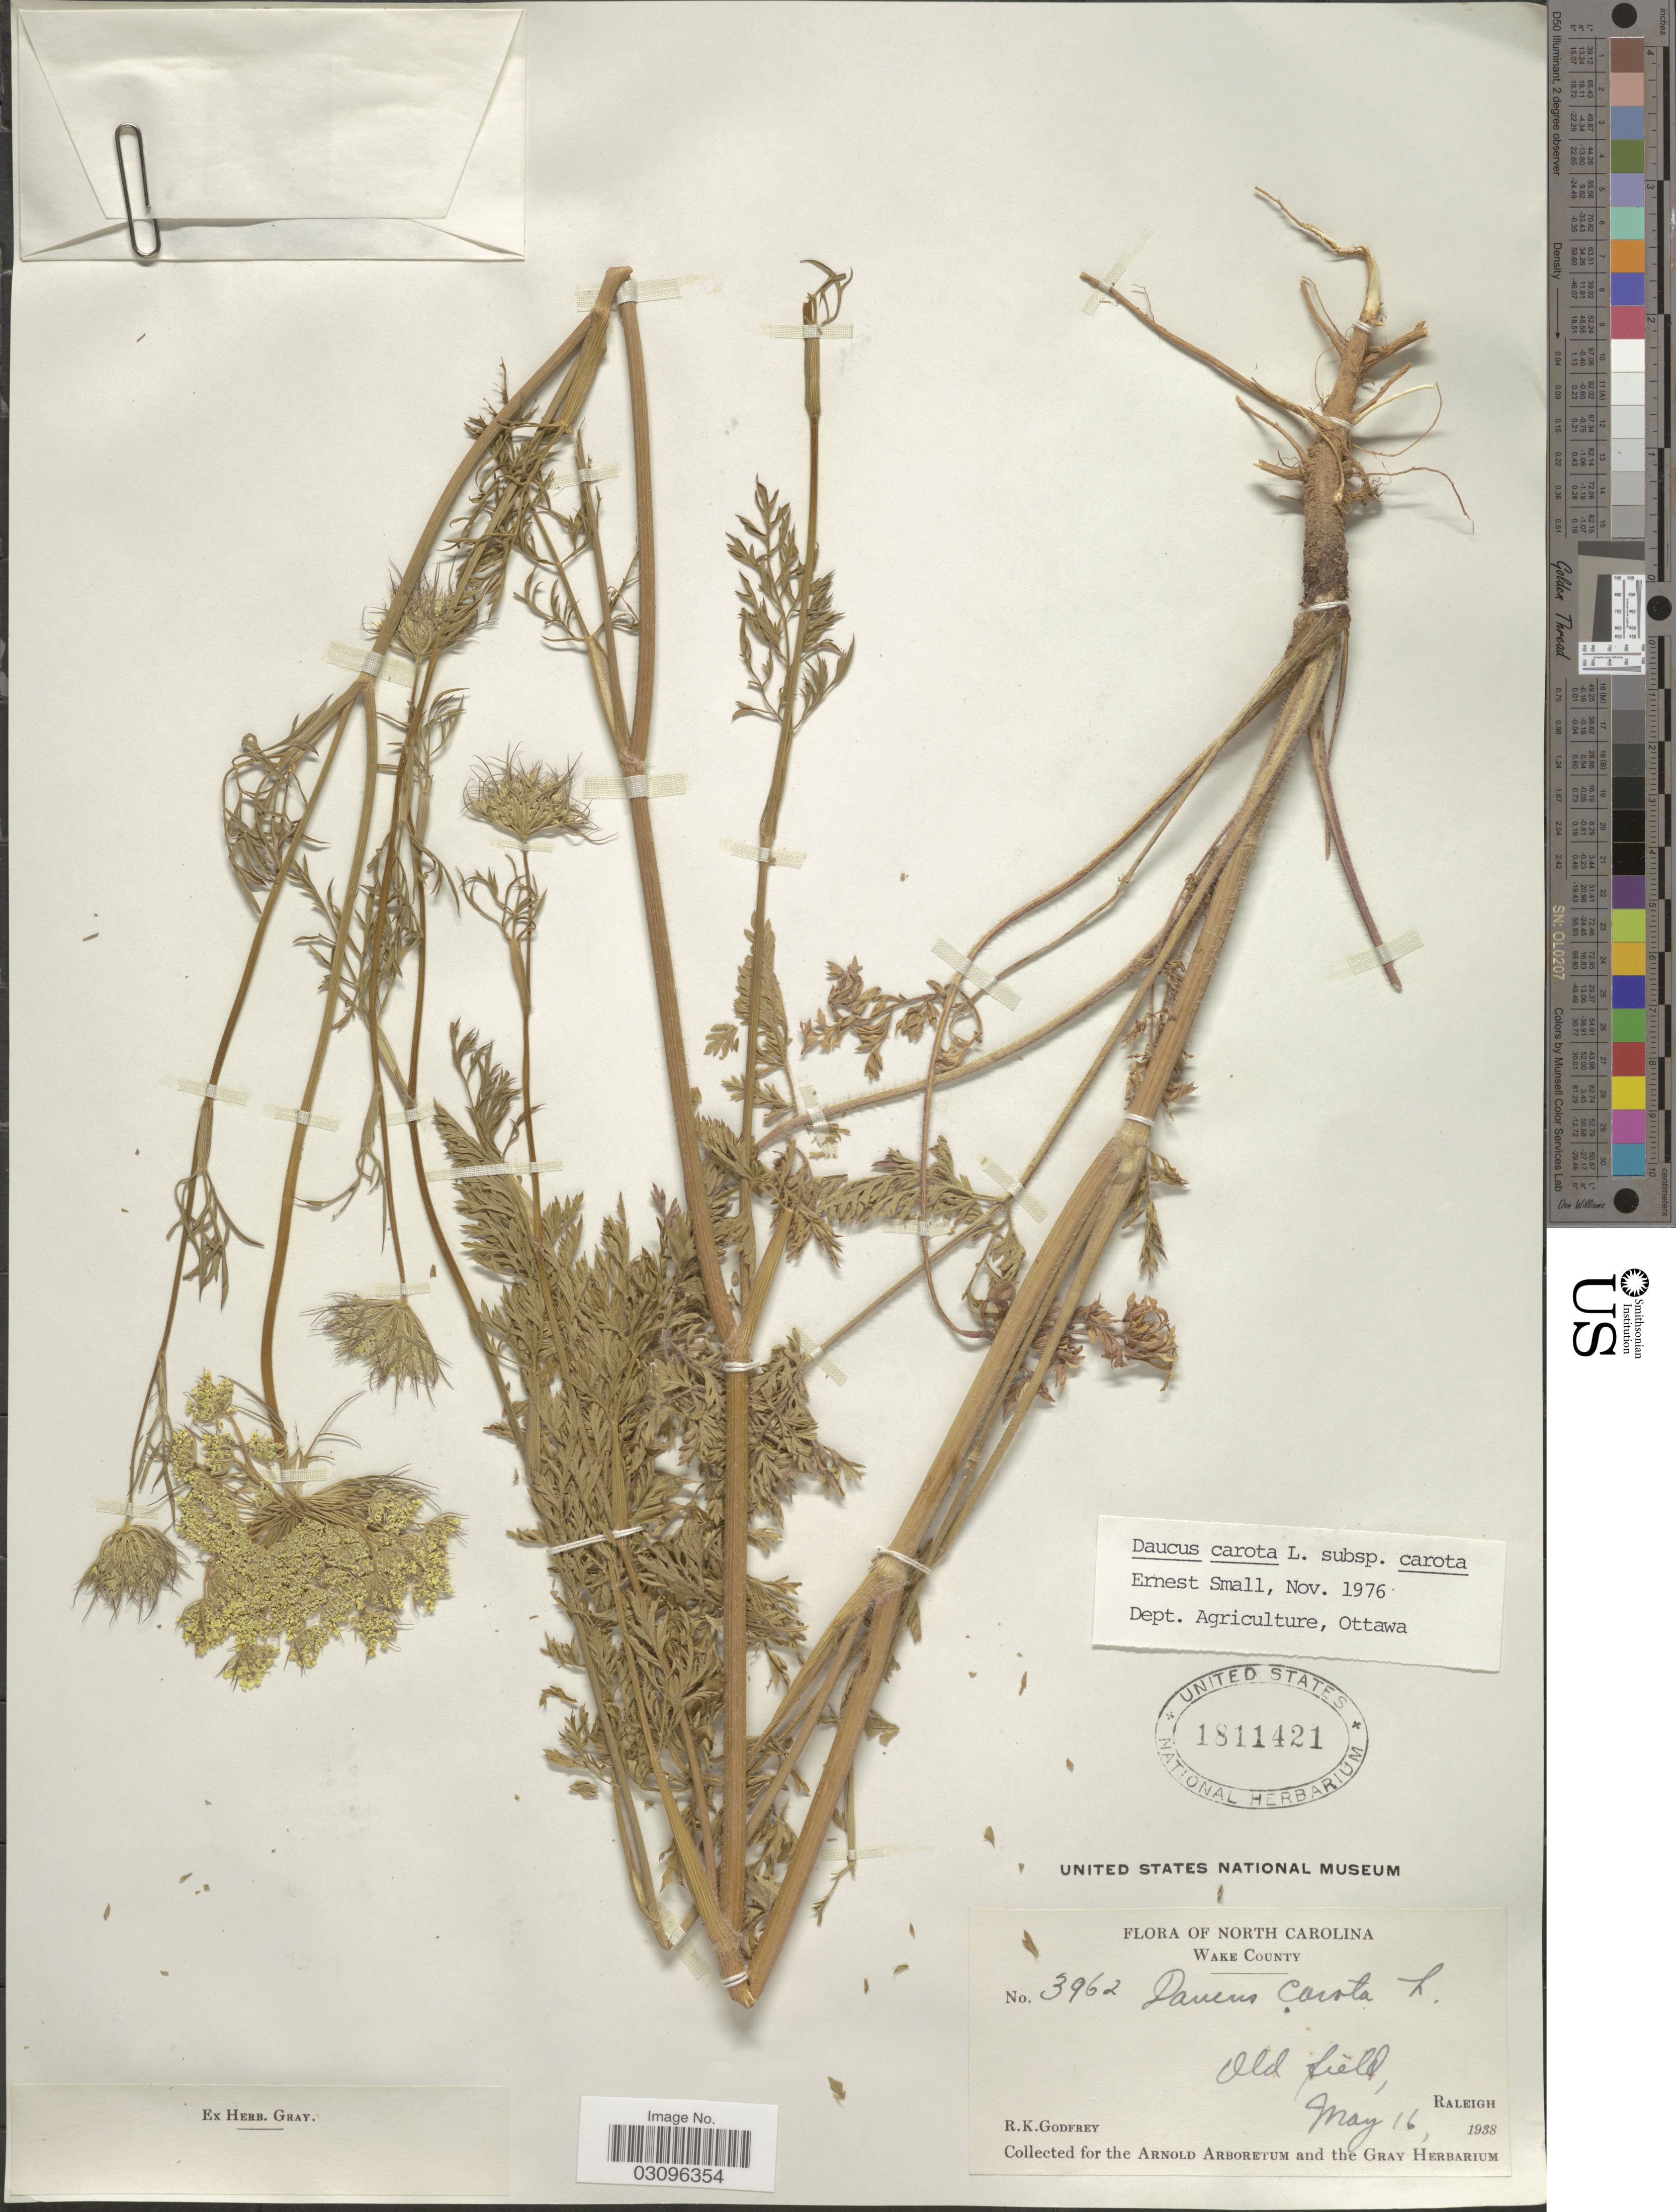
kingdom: Plantae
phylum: Tracheophyta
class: Magnoliopsida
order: Apiales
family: Apiaceae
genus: Daucus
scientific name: Daucus carota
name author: L.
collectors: R. K. Godfrey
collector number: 3962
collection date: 1938-05-16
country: United States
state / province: North Carolina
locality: Wake County. Old field, Raleigh.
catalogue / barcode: US 1811421